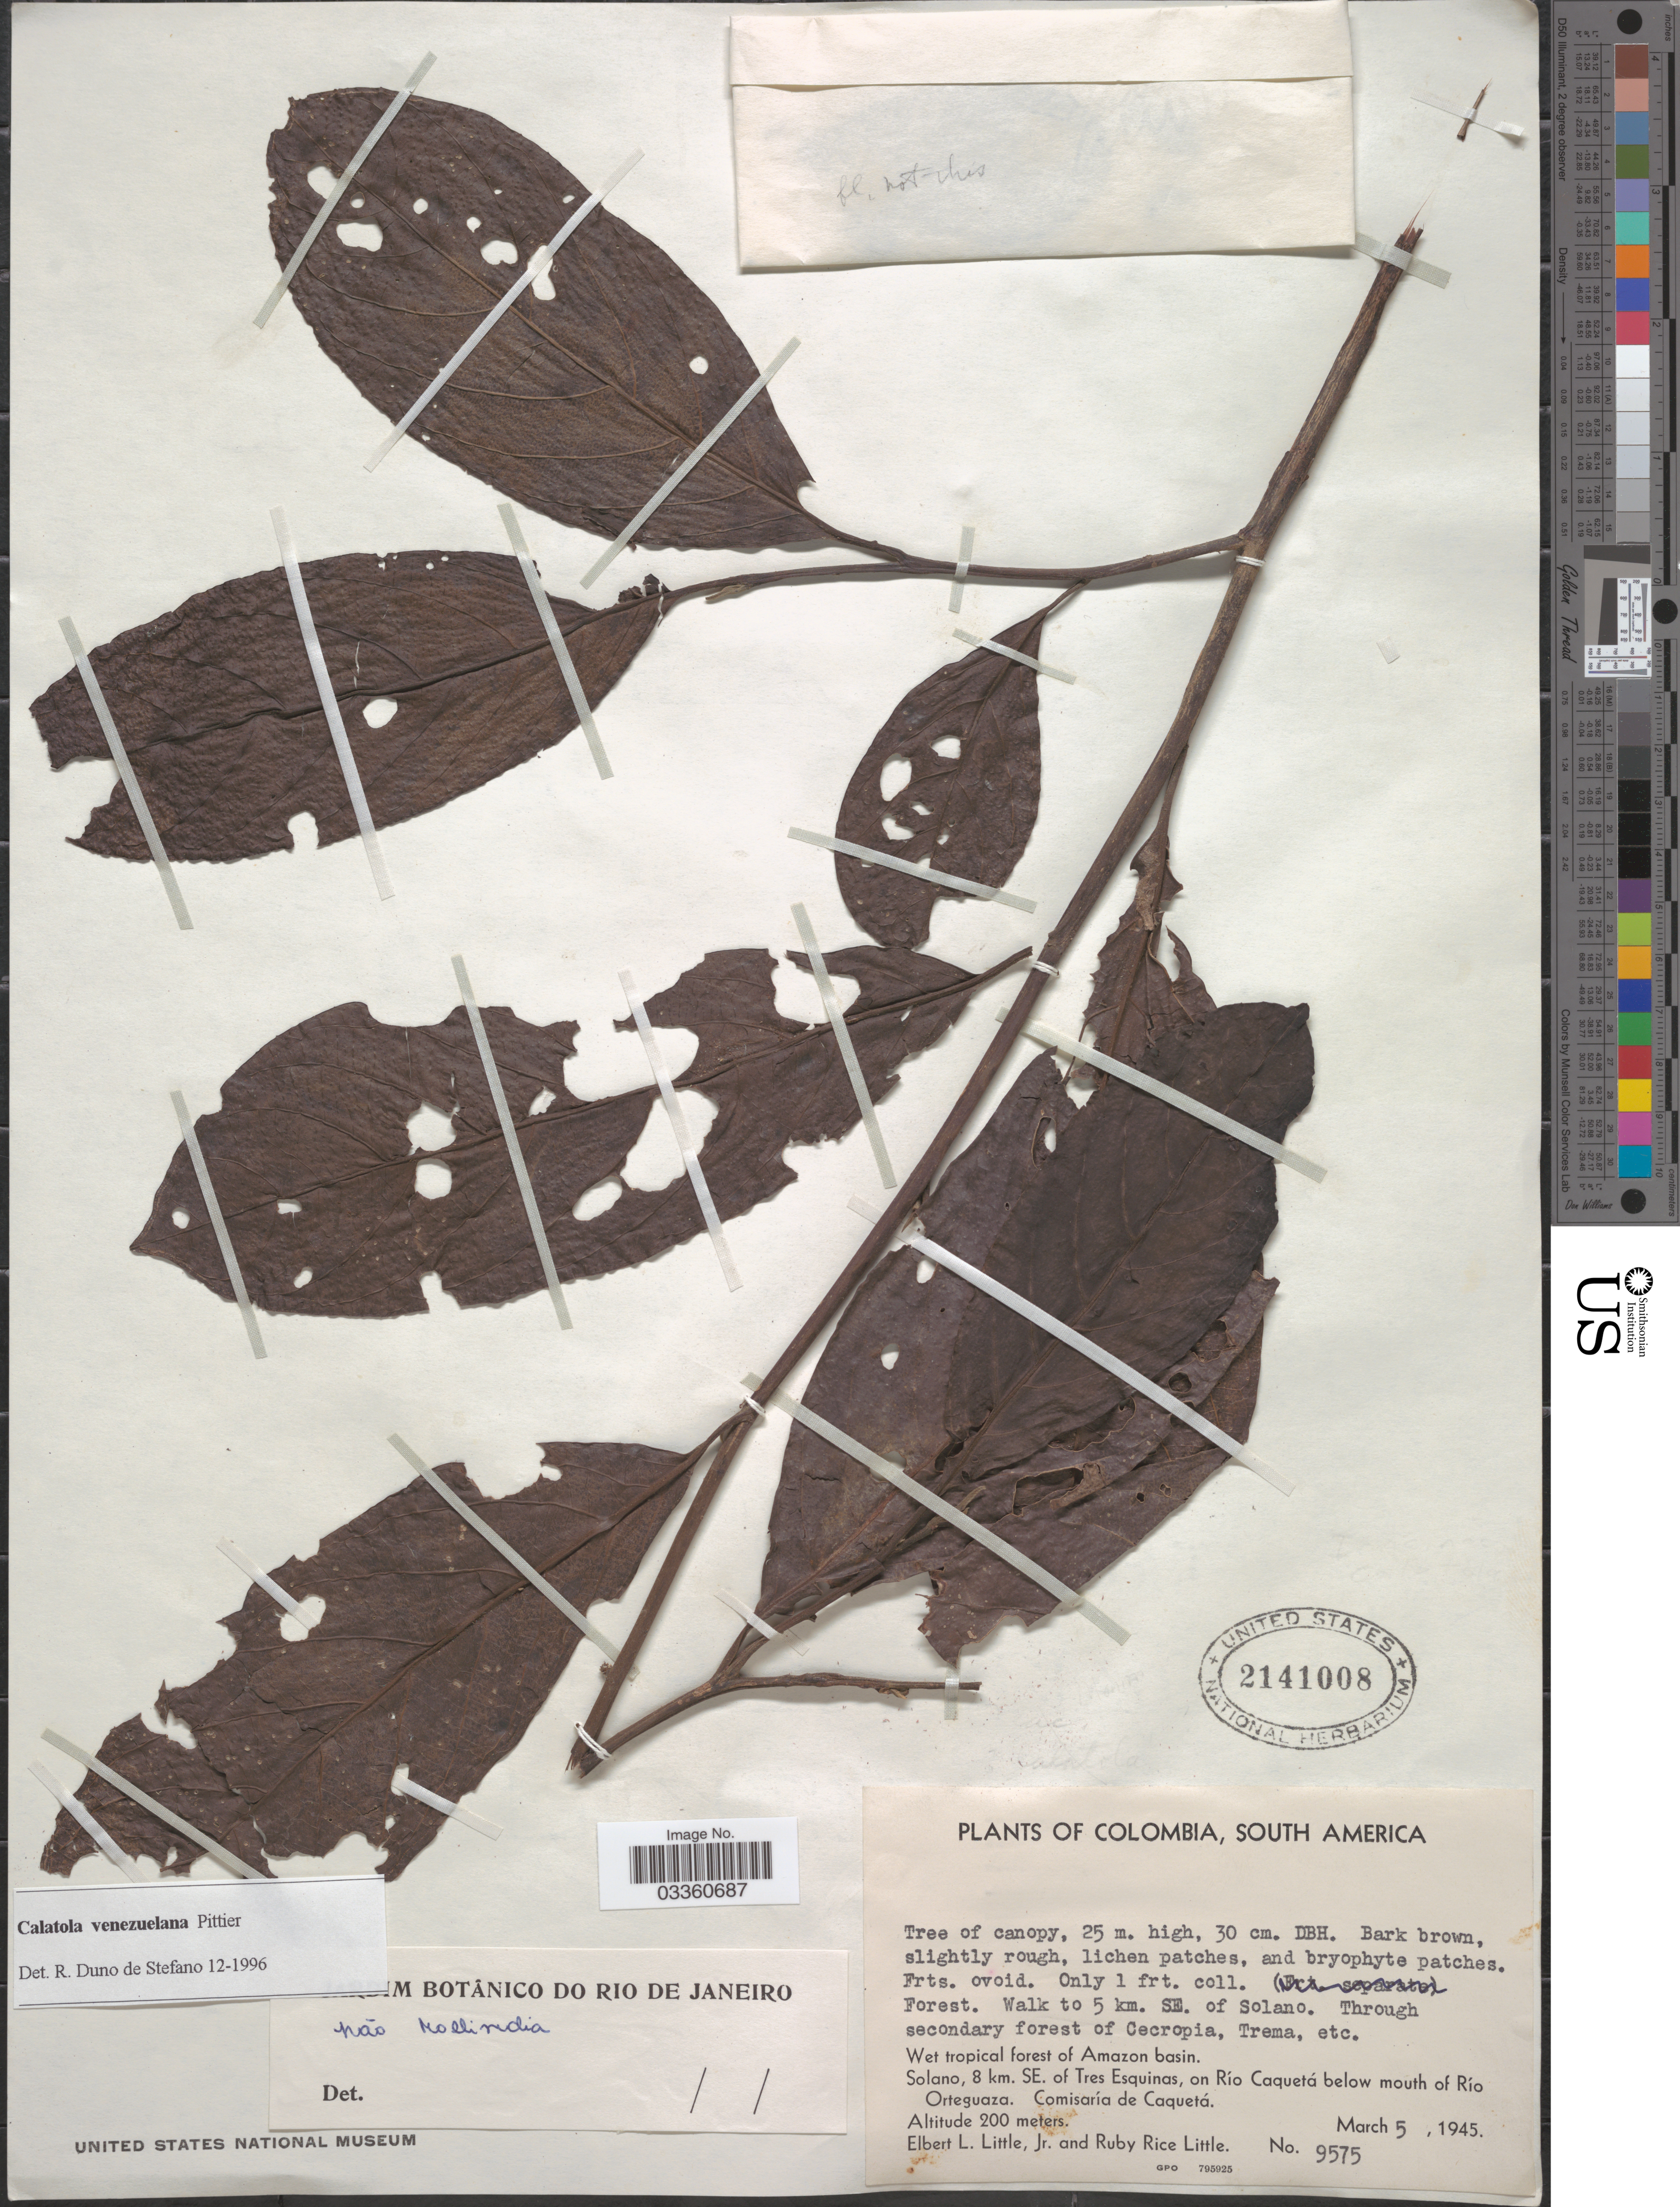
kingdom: Plantae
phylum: Tracheophyta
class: Magnoliopsida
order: Metteniusales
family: Metteniusaceae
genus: Calatola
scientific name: Calatola venezuelana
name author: Pittier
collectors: E. L. Little & R. R. Little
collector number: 9575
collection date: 1945-03-05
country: Colombia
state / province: Caquetá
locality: Walk to 5 km. SE. of Solano. Wet tropical forest of Amazon basin. Solano, 8 km. SE. of Tres Esquinas, on Río Caquetá below mouth of Río Orteguaza. Comisaría Caquetá.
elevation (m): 200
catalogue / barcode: US 2141008